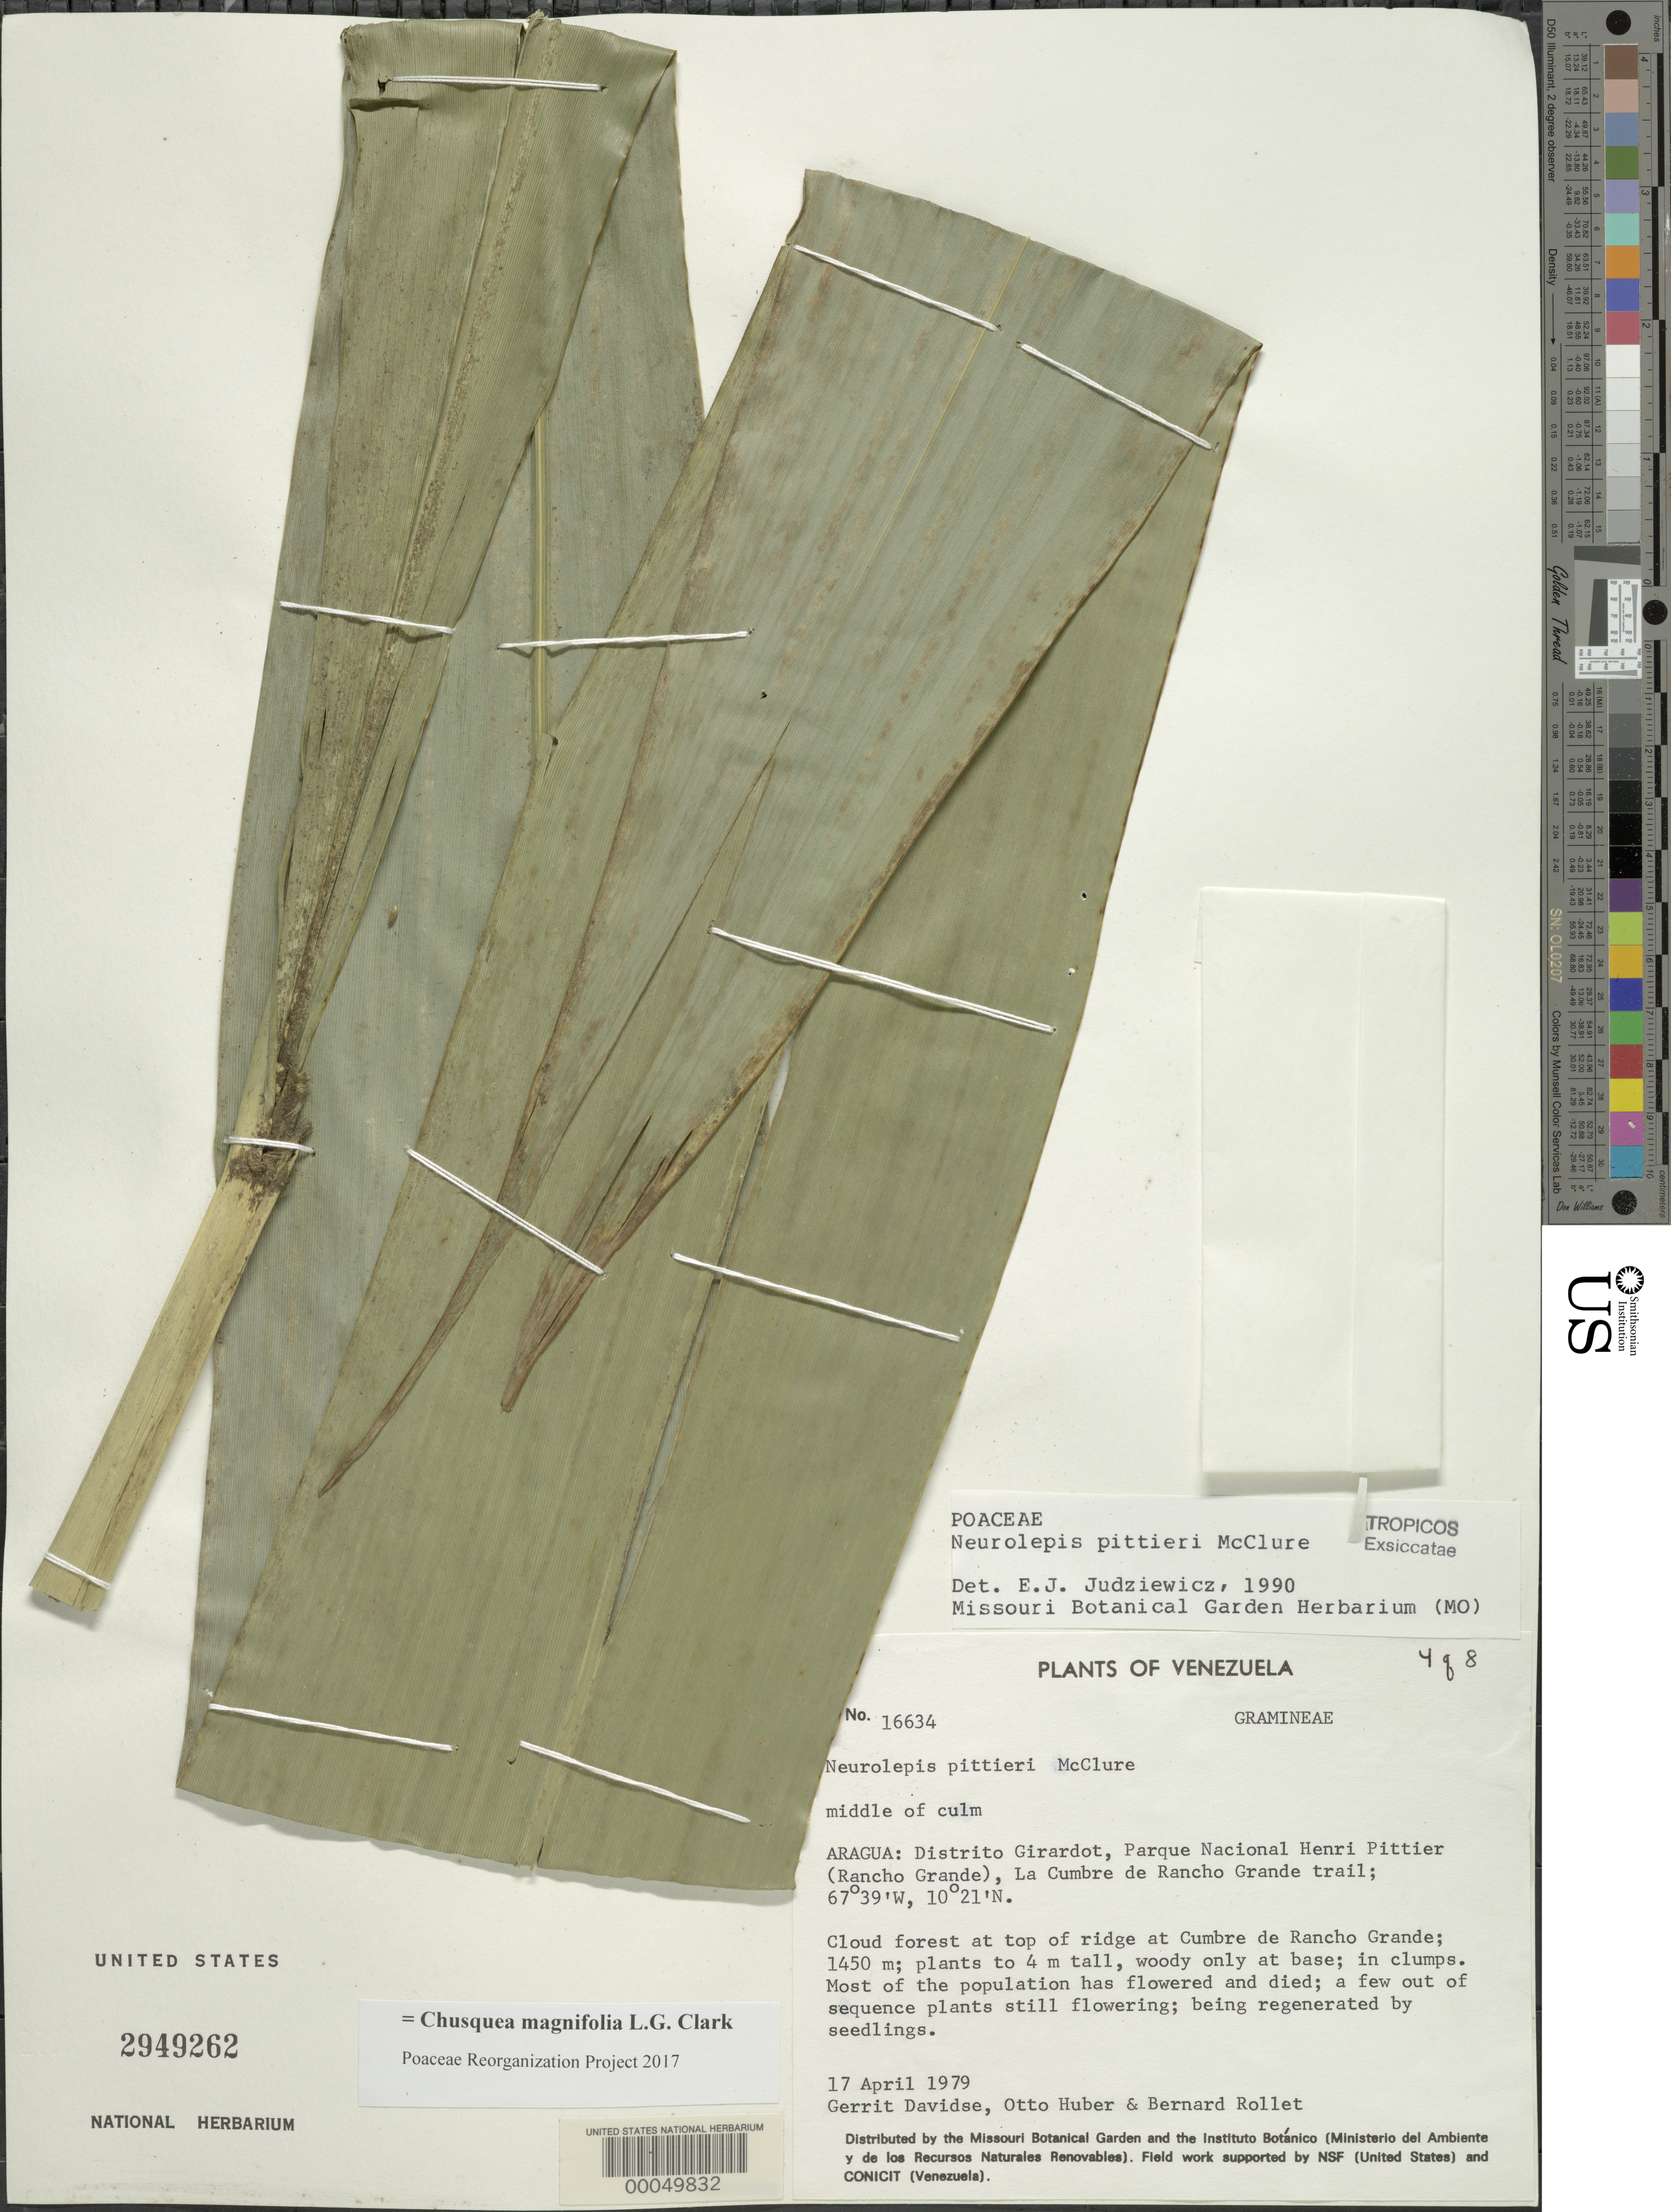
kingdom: Plantae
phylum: Tracheophyta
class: Liliopsida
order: Poales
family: Poaceae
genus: Chusquea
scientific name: Chusquea magnifolia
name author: L.G. Clark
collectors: G. Davidse, O. Huber & B. Rollet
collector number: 16634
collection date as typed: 17 Apr 1979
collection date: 1979-04-17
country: Venezuela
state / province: Aragua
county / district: Girardot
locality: Parque nacional henri pittier (rancho grande), la cumbre de ranch grande trail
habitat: Cloud forest at top of ridge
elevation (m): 1450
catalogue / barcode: US 2949262